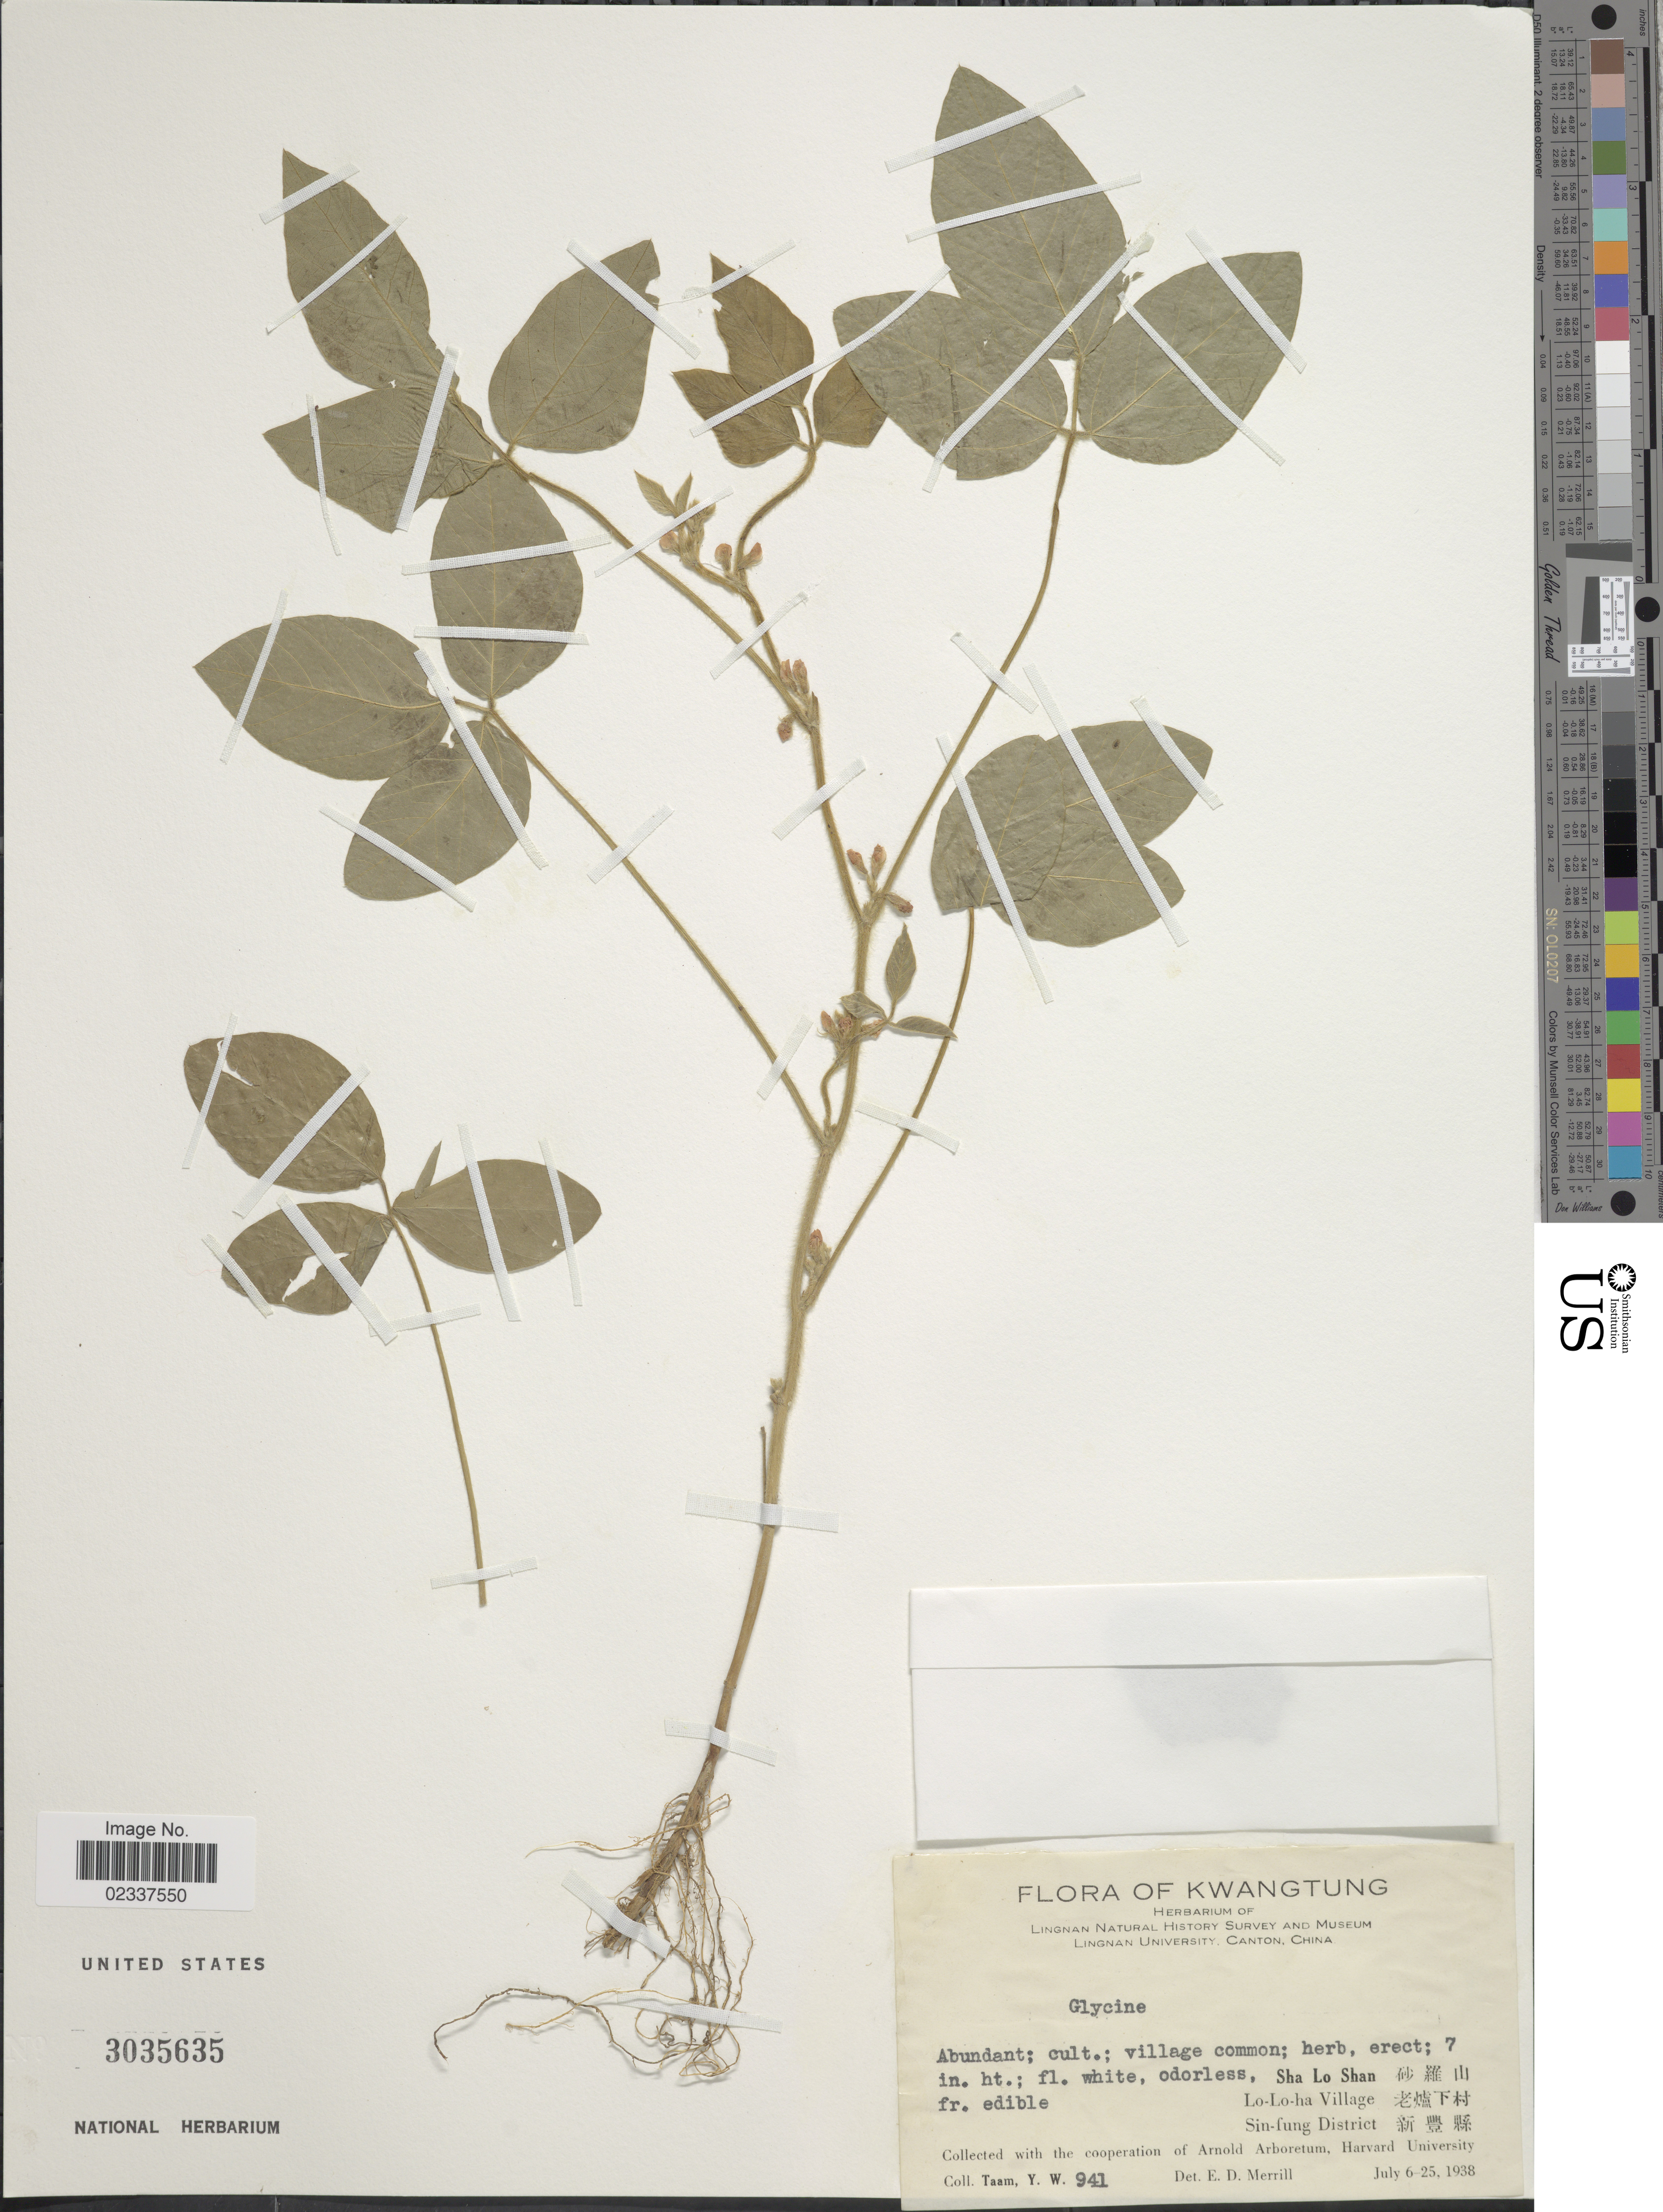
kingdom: Plantae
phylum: Tracheophyta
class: Magnoliopsida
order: Fabales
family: Fabaceae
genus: Glycine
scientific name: Glycine max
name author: (L.) Merr.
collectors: Y. W. Taam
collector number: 941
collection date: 1938-07-06/1938-07-25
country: China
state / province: Guangdong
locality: Sha Lo Shan, Lo-Lo-ha Village, Sin-fung District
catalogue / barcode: US 3035635